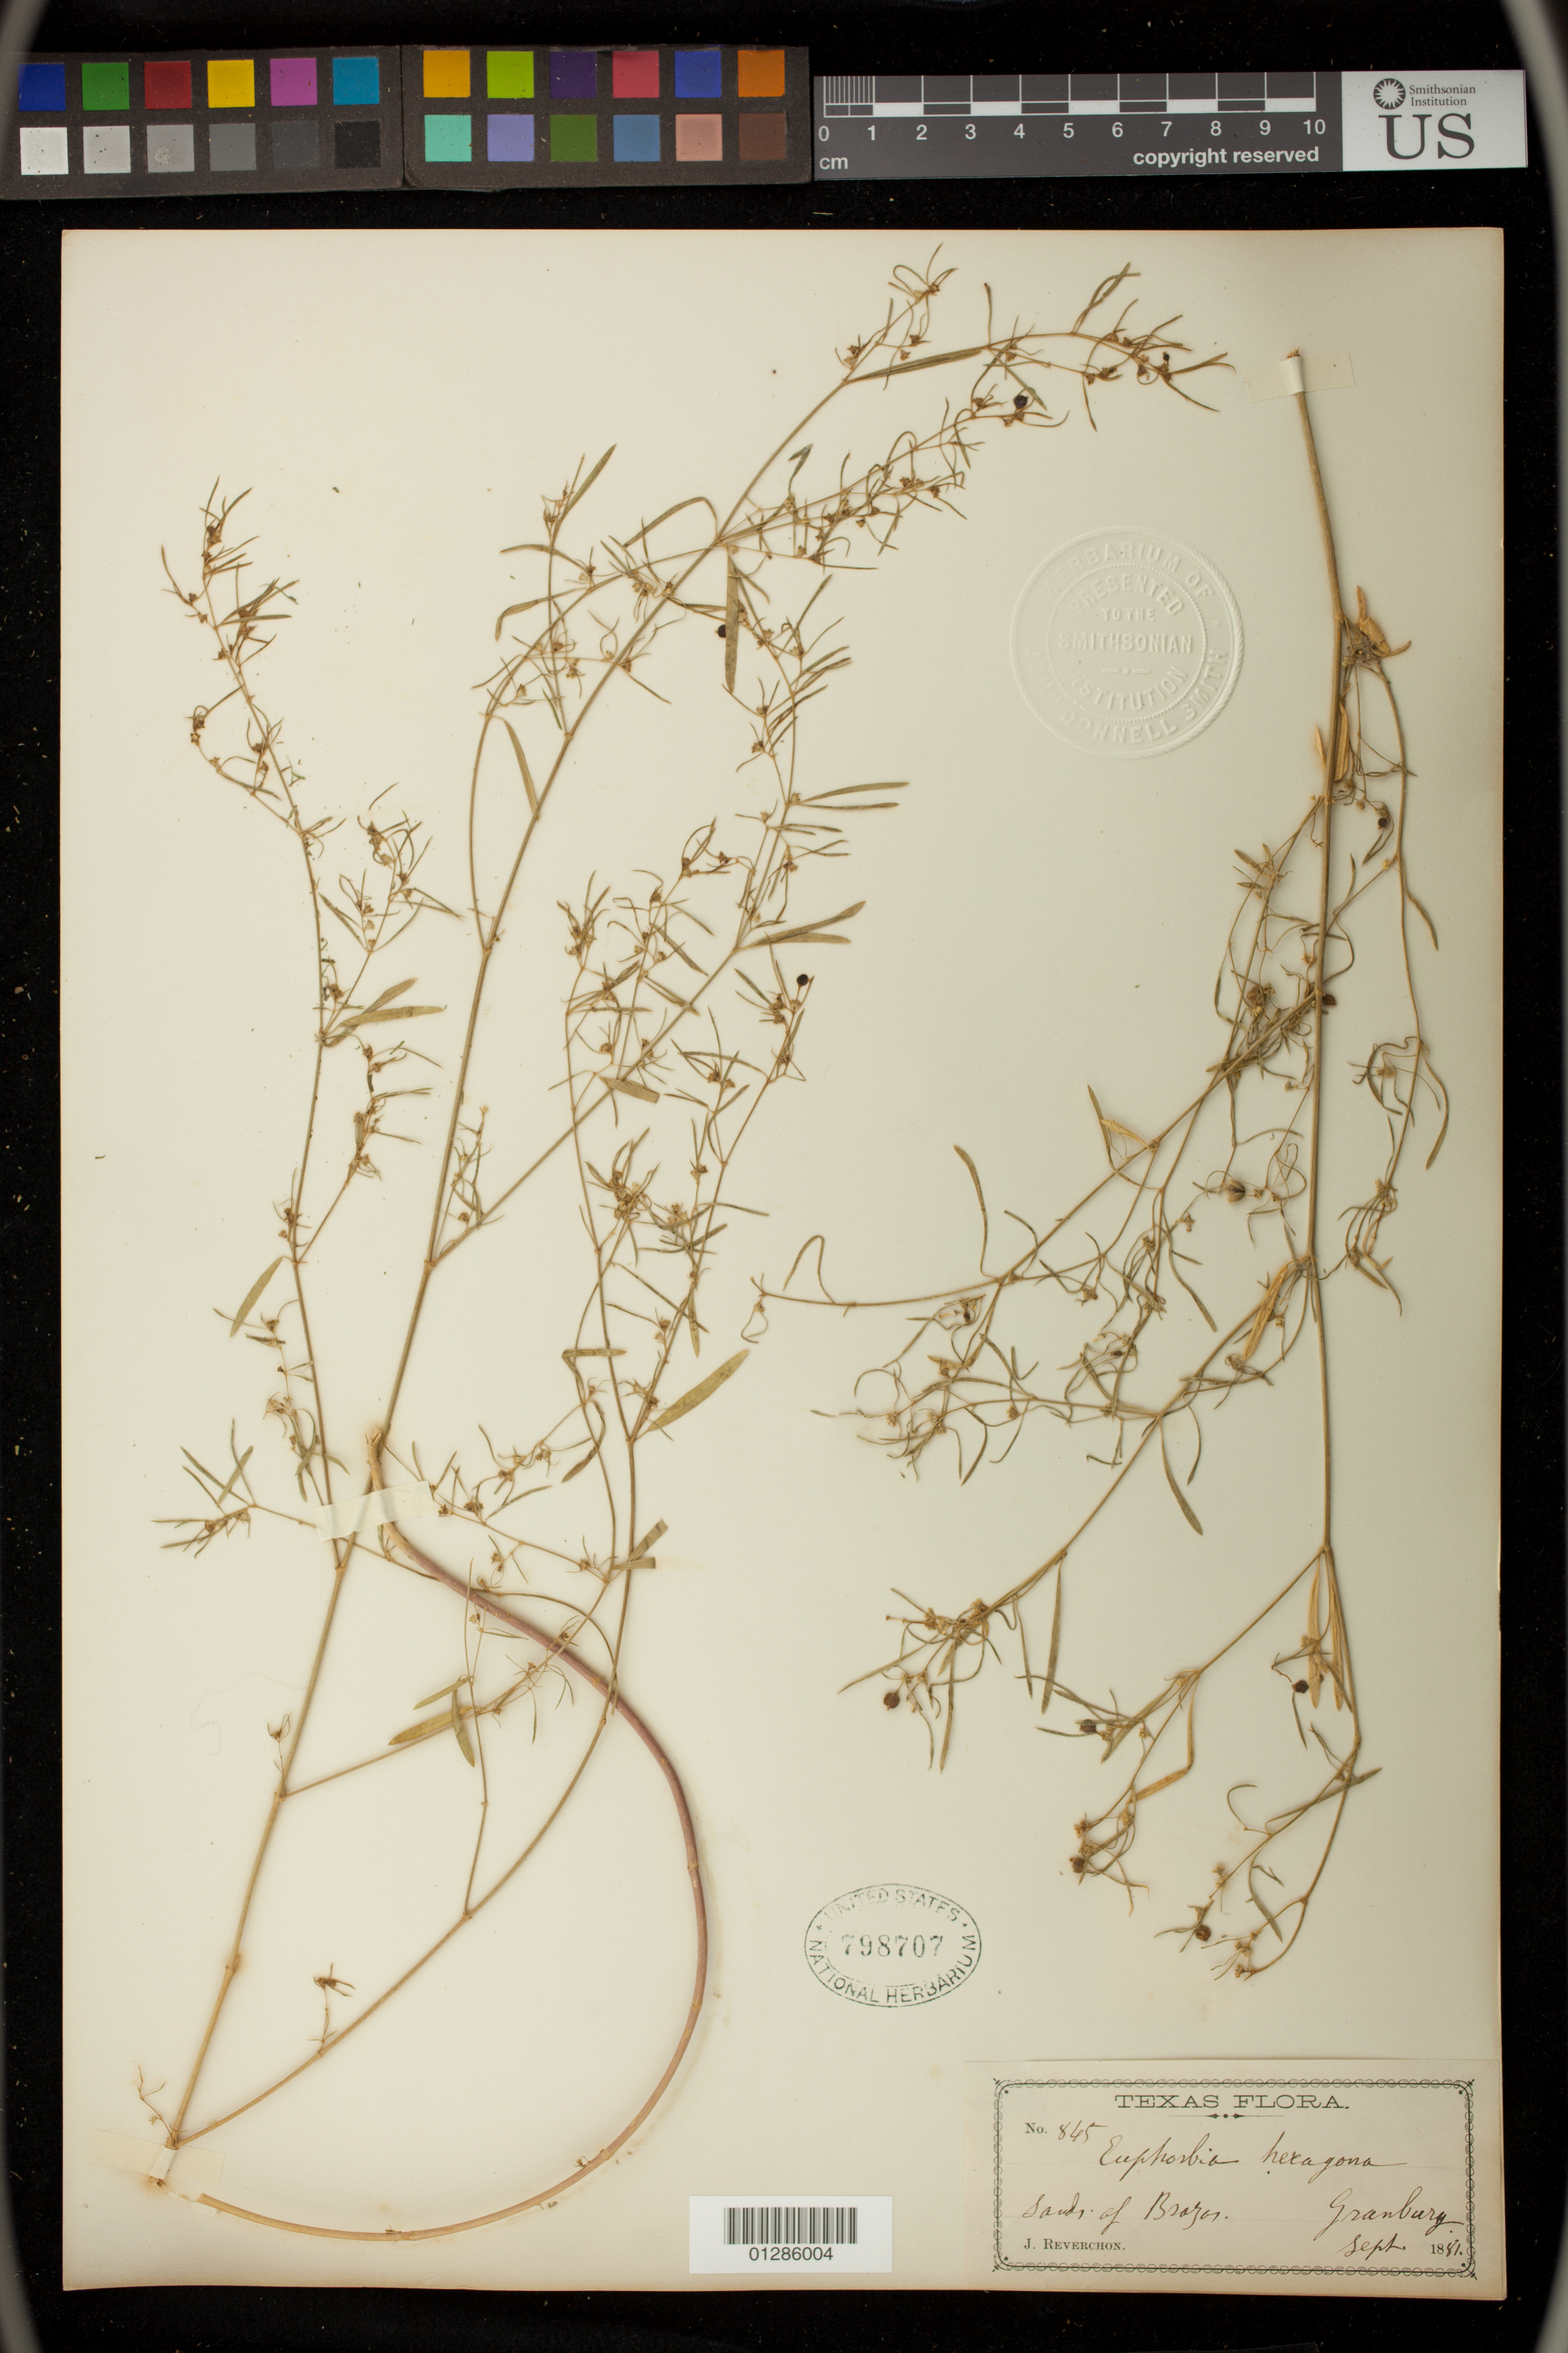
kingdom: Plantae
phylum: Tracheophyta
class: Magnoliopsida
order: Malpighiales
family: Euphorbiaceae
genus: Euphorbia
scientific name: Euphorbia hexagona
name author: Nutt. ex Spreng.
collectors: J. Reverchon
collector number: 845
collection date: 1881-09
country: United States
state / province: Texas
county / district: Hood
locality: Sands of Brazos. Granbury.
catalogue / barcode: US 798707